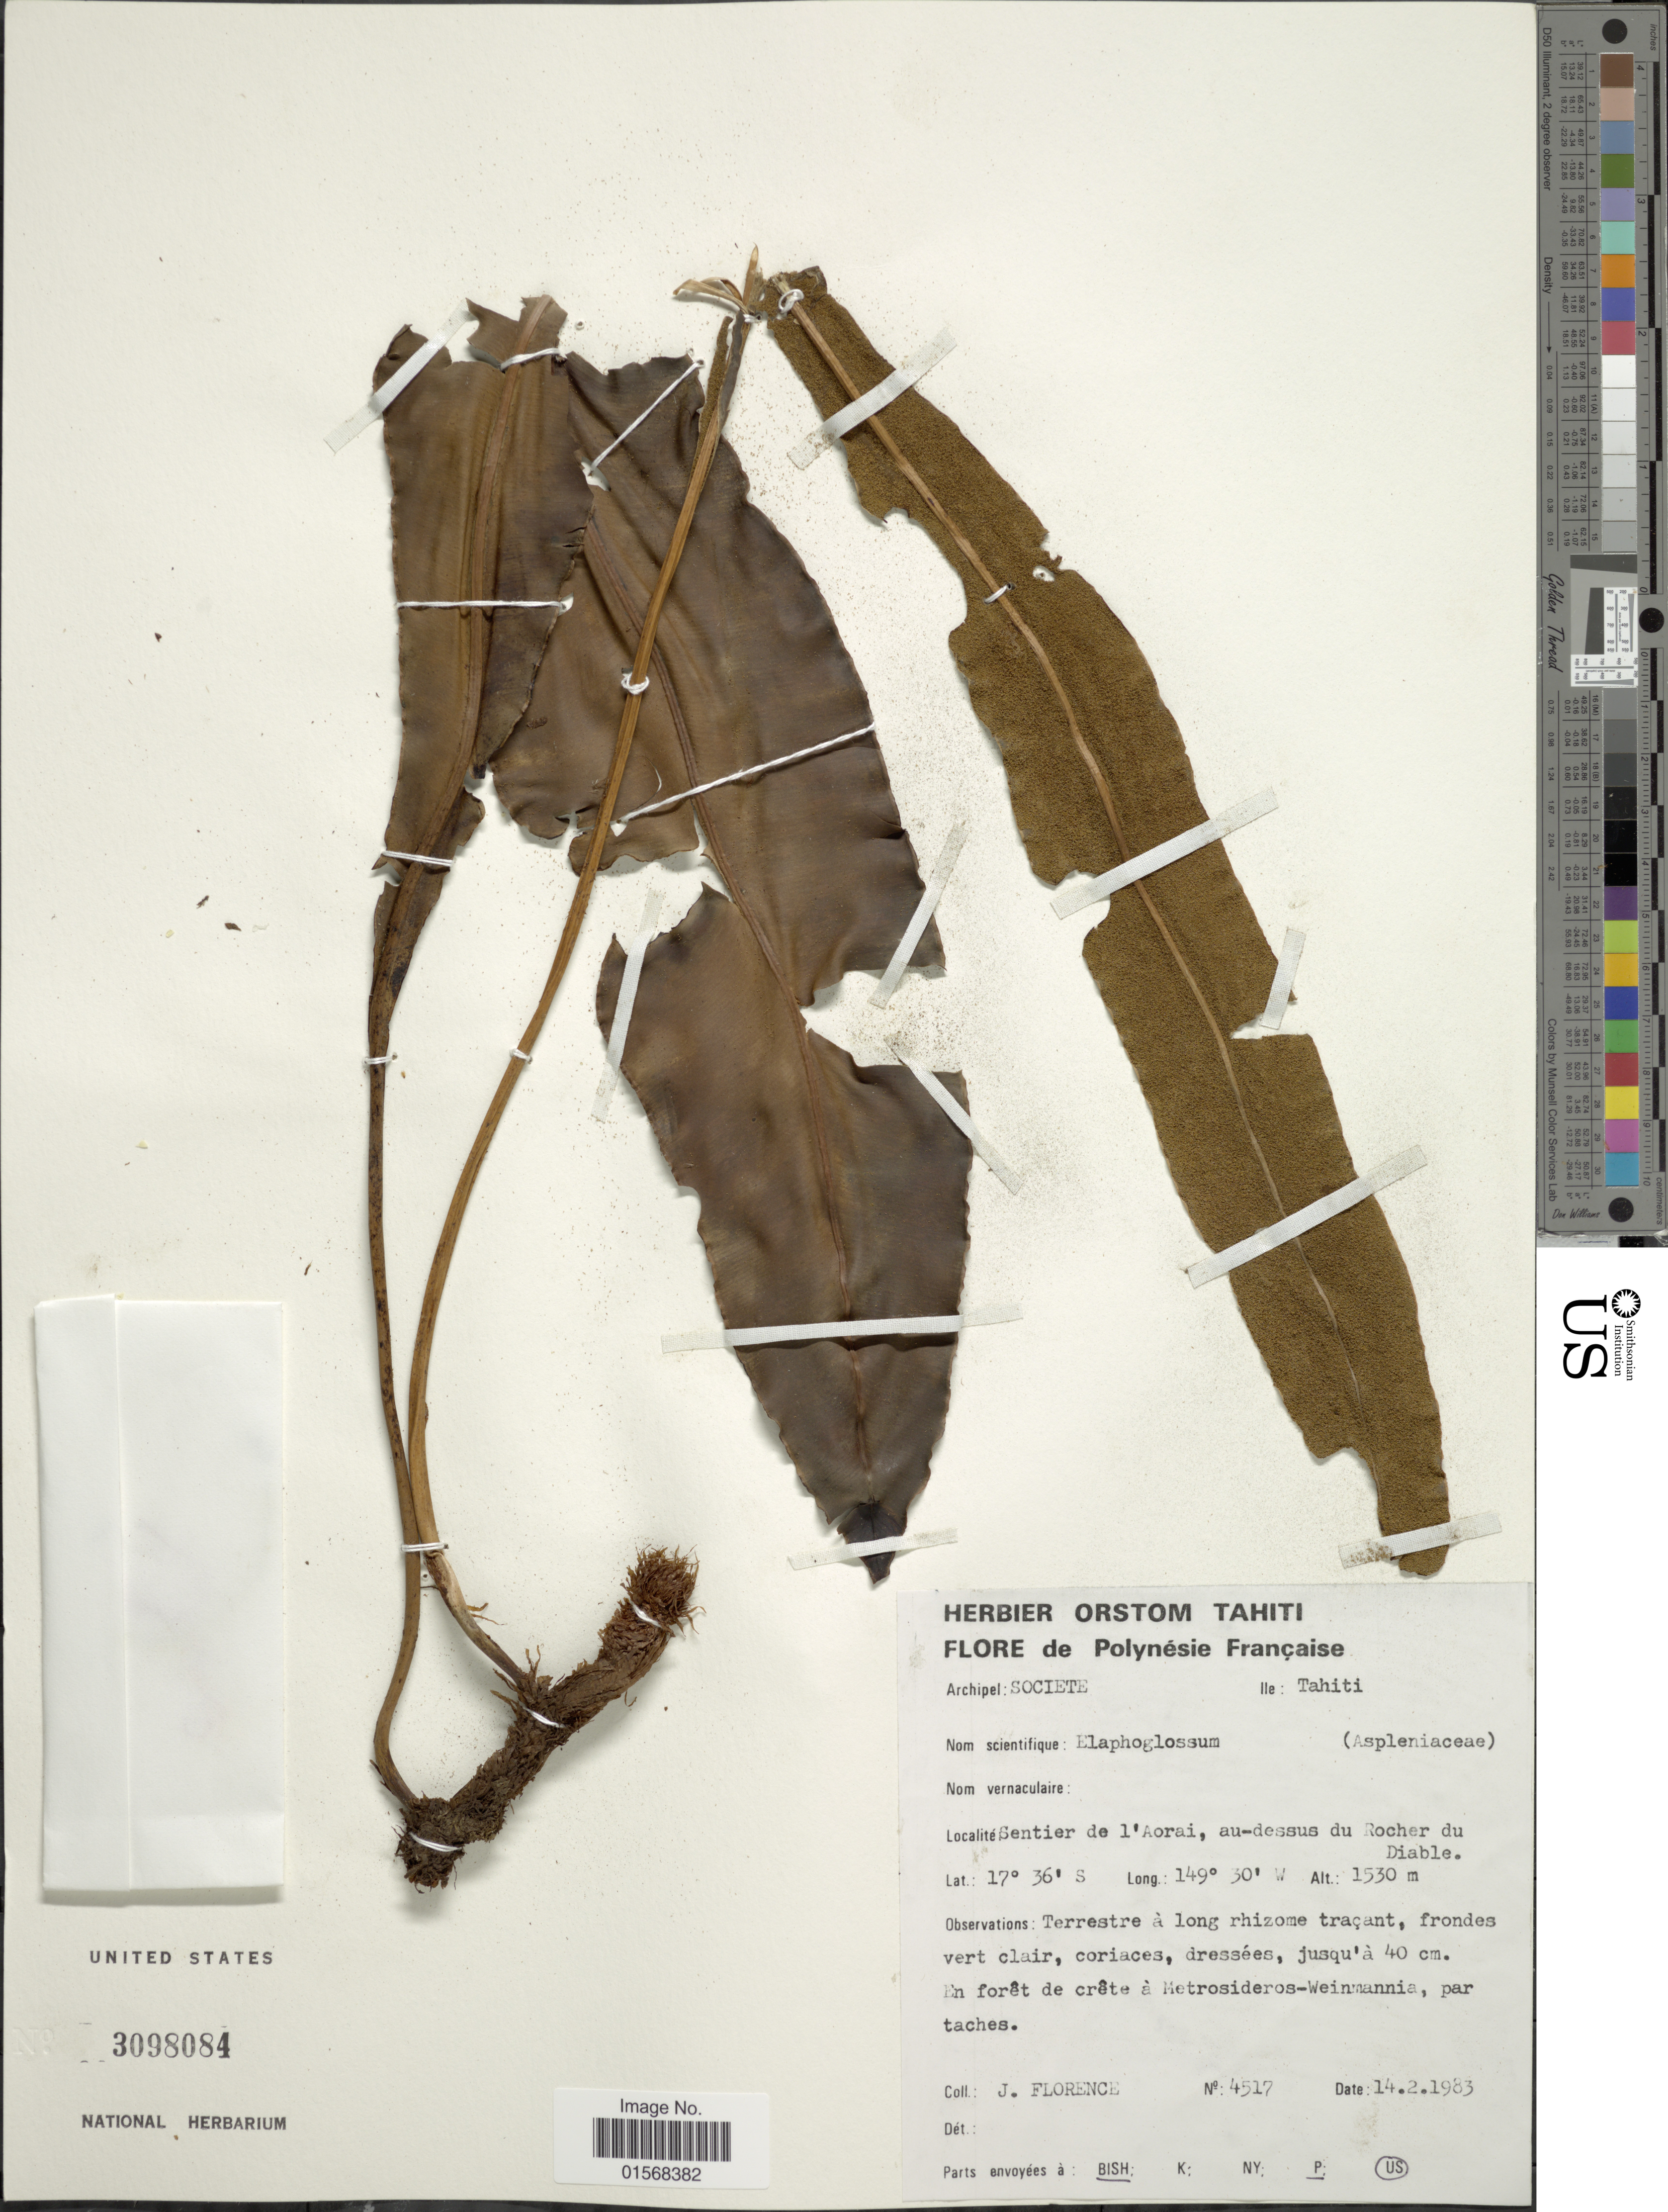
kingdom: Plantae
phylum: Tracheophyta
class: Polypodiopsida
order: Polypodiales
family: Dryopteridaceae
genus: Elaphoglossum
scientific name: Elaphoglossum savaiense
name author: (Baker) Diels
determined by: Florence, J.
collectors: J. Florence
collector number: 4517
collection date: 1983-02-14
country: French Polynesia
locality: Archipel: Societe, Ile: Tahiti, Sentier de l'Aorai, au-dessus du Rocher du Diable.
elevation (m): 1530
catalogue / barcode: US 3098084